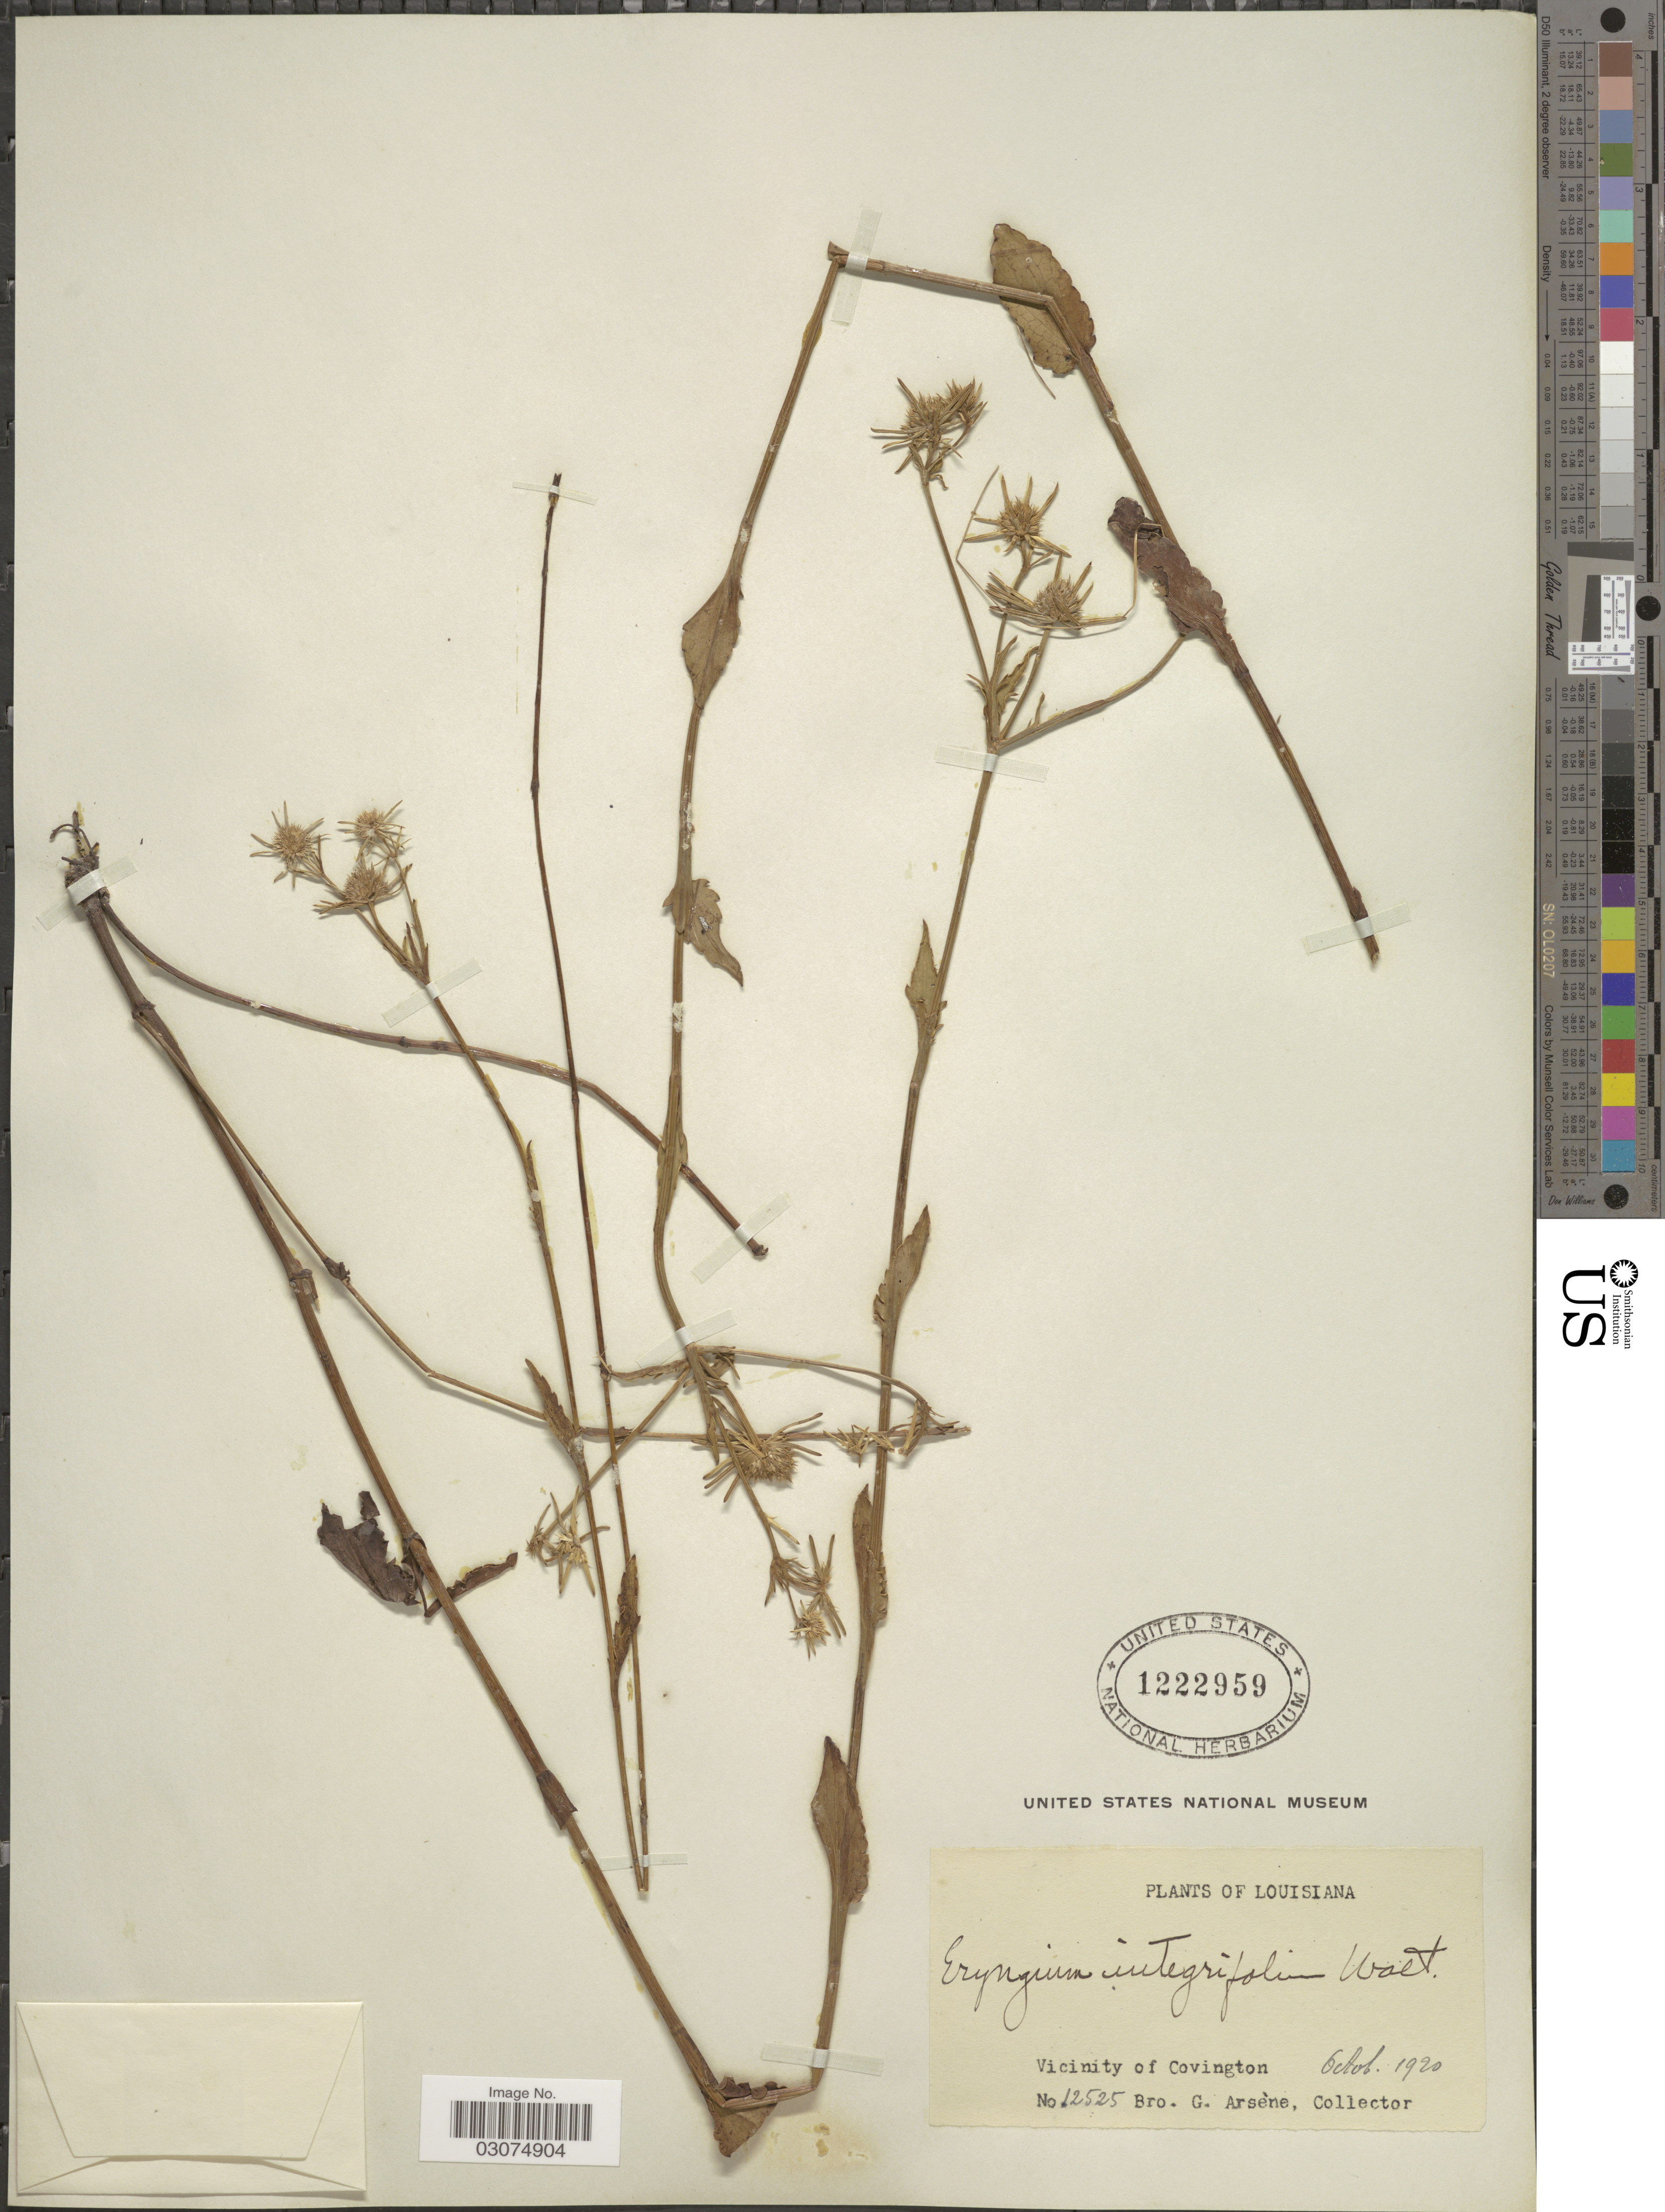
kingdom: Plantae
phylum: Tracheophyta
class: Magnoliopsida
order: Apiales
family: Apiaceae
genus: Eryngium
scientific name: Eryngium integrifolium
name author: Walter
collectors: Bro. G. Arsène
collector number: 12525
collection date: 1920-10-06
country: United States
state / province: Louisiana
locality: Vicinity of Covington.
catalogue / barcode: US 1222959